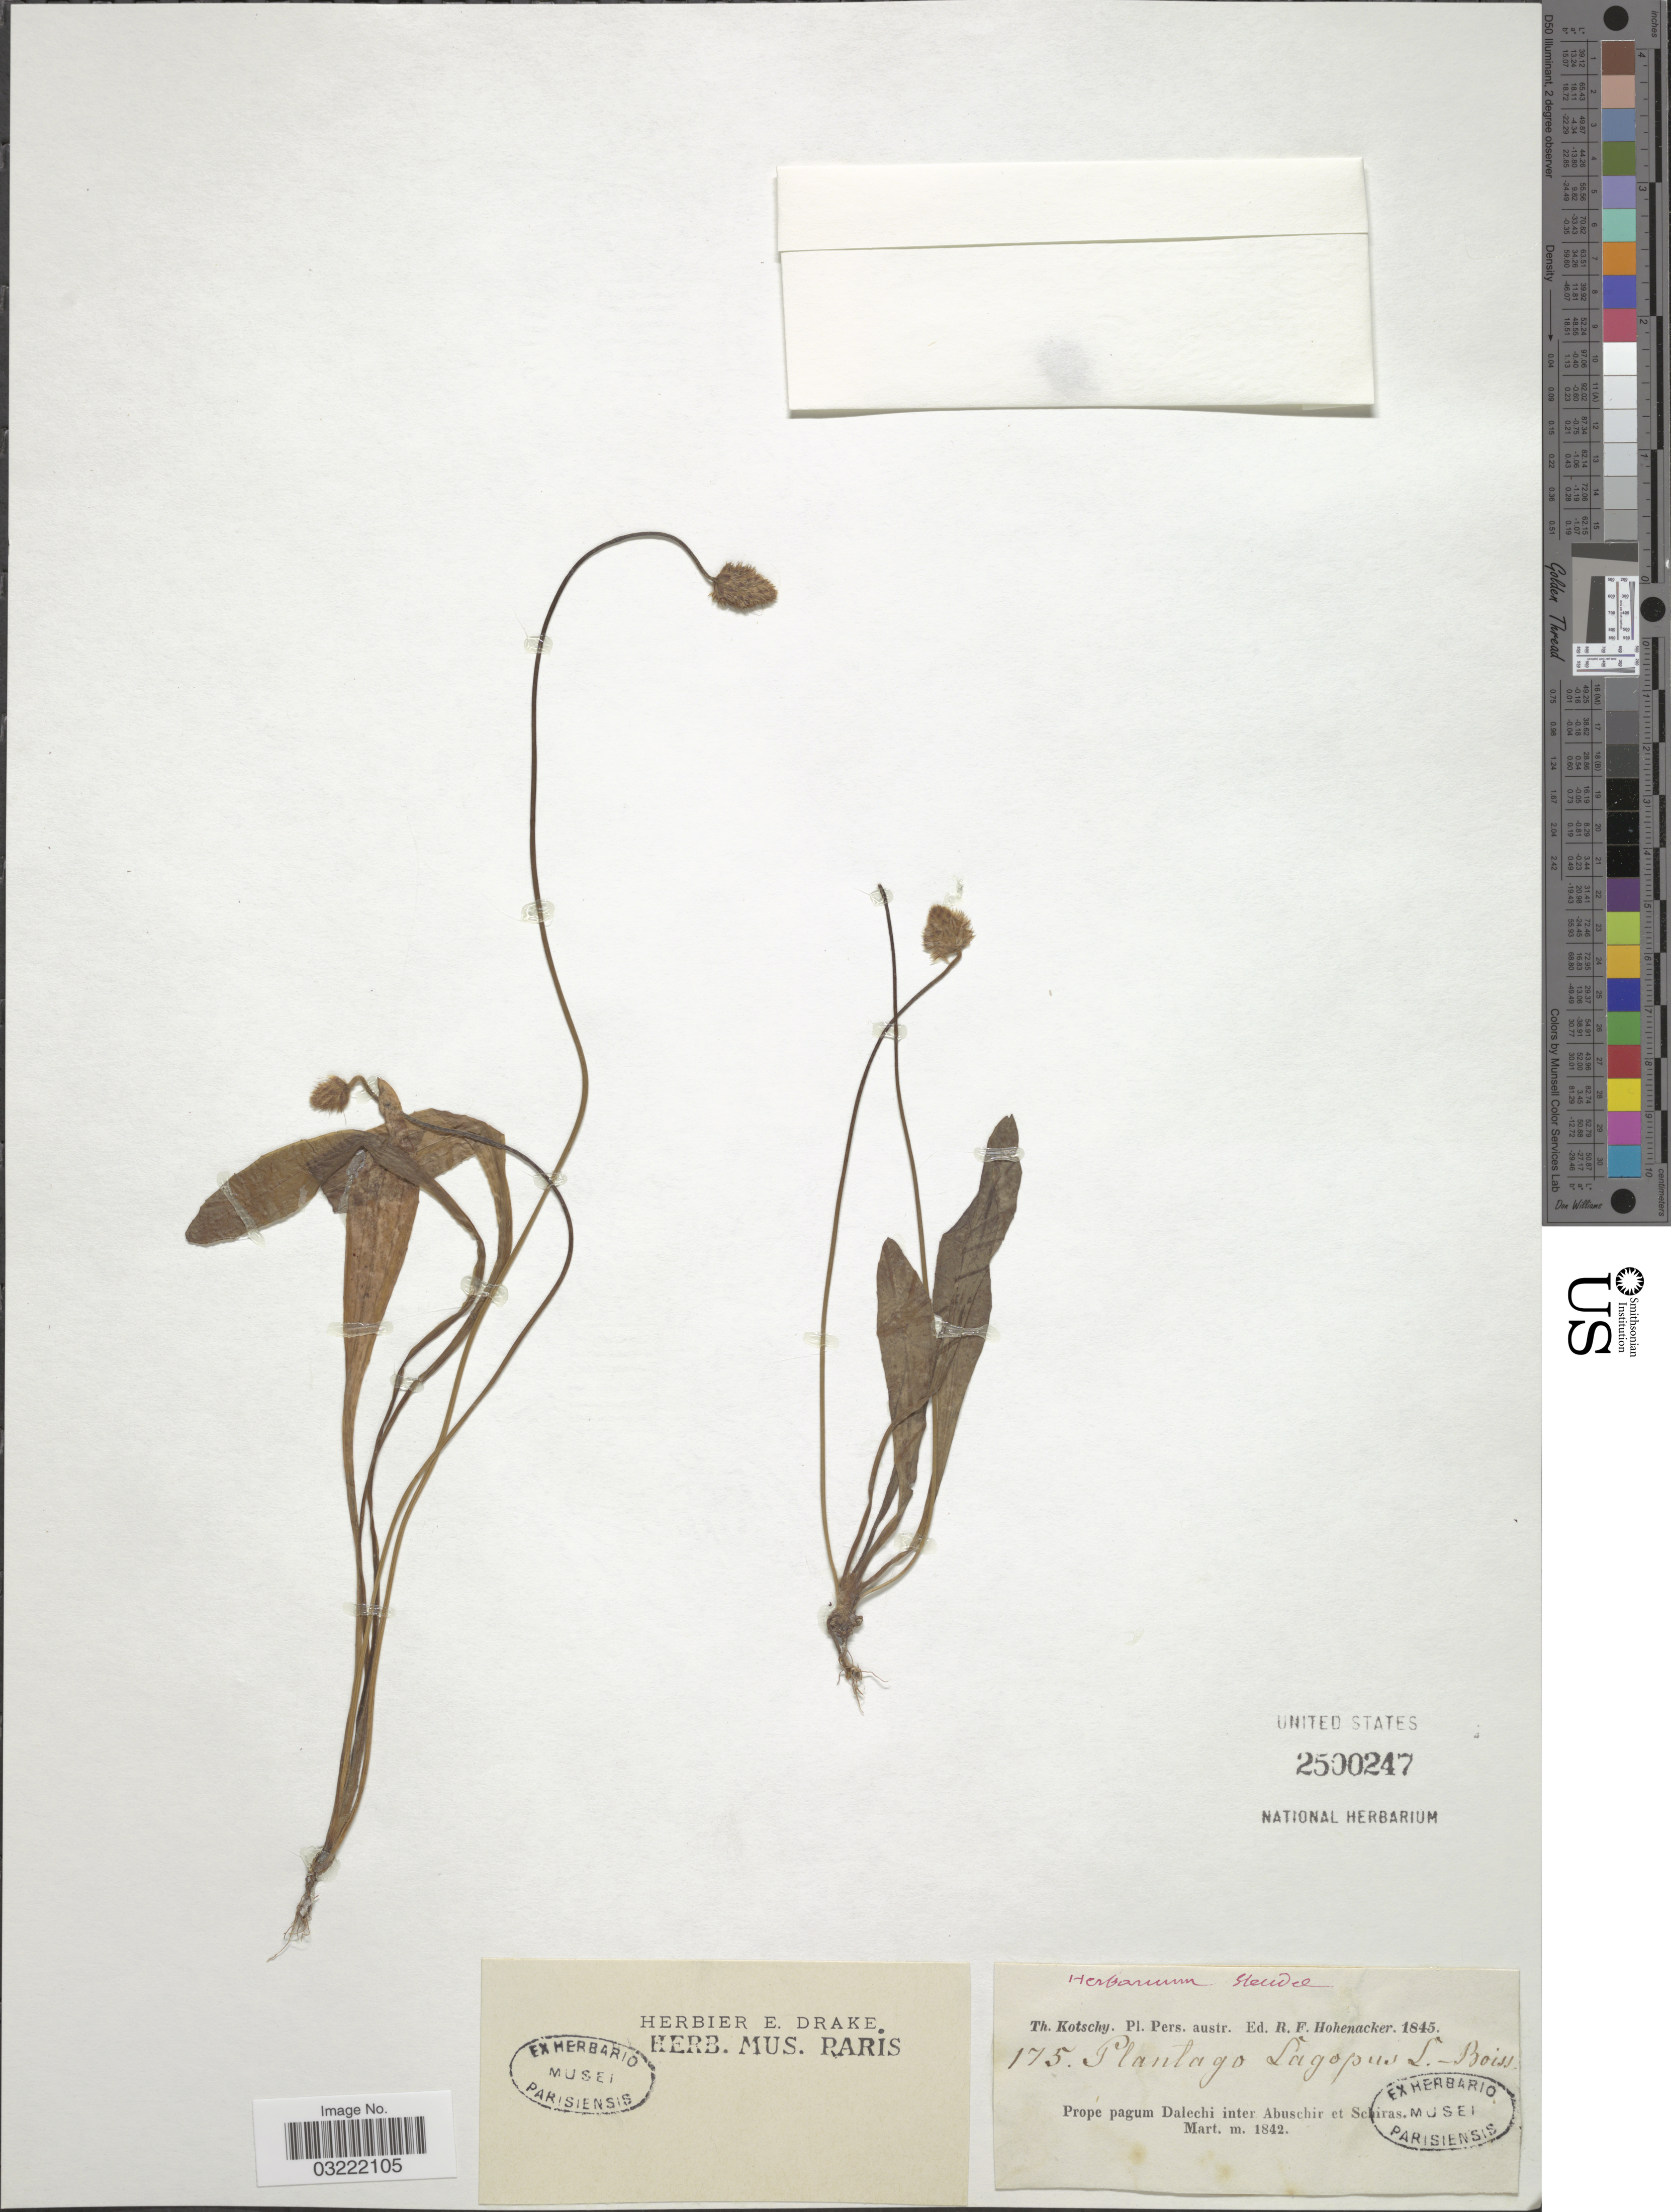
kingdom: Plantae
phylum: Tracheophyta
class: Magnoliopsida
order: Lamiales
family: Plantaginaceae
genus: Plantago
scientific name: Plantago lagopus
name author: L.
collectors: K. G. Kotschy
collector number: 175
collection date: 1842-03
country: Iran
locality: Pers. austr. Prope pagum Dalechi inter Abuschir et Schiras.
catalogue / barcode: US 2500247